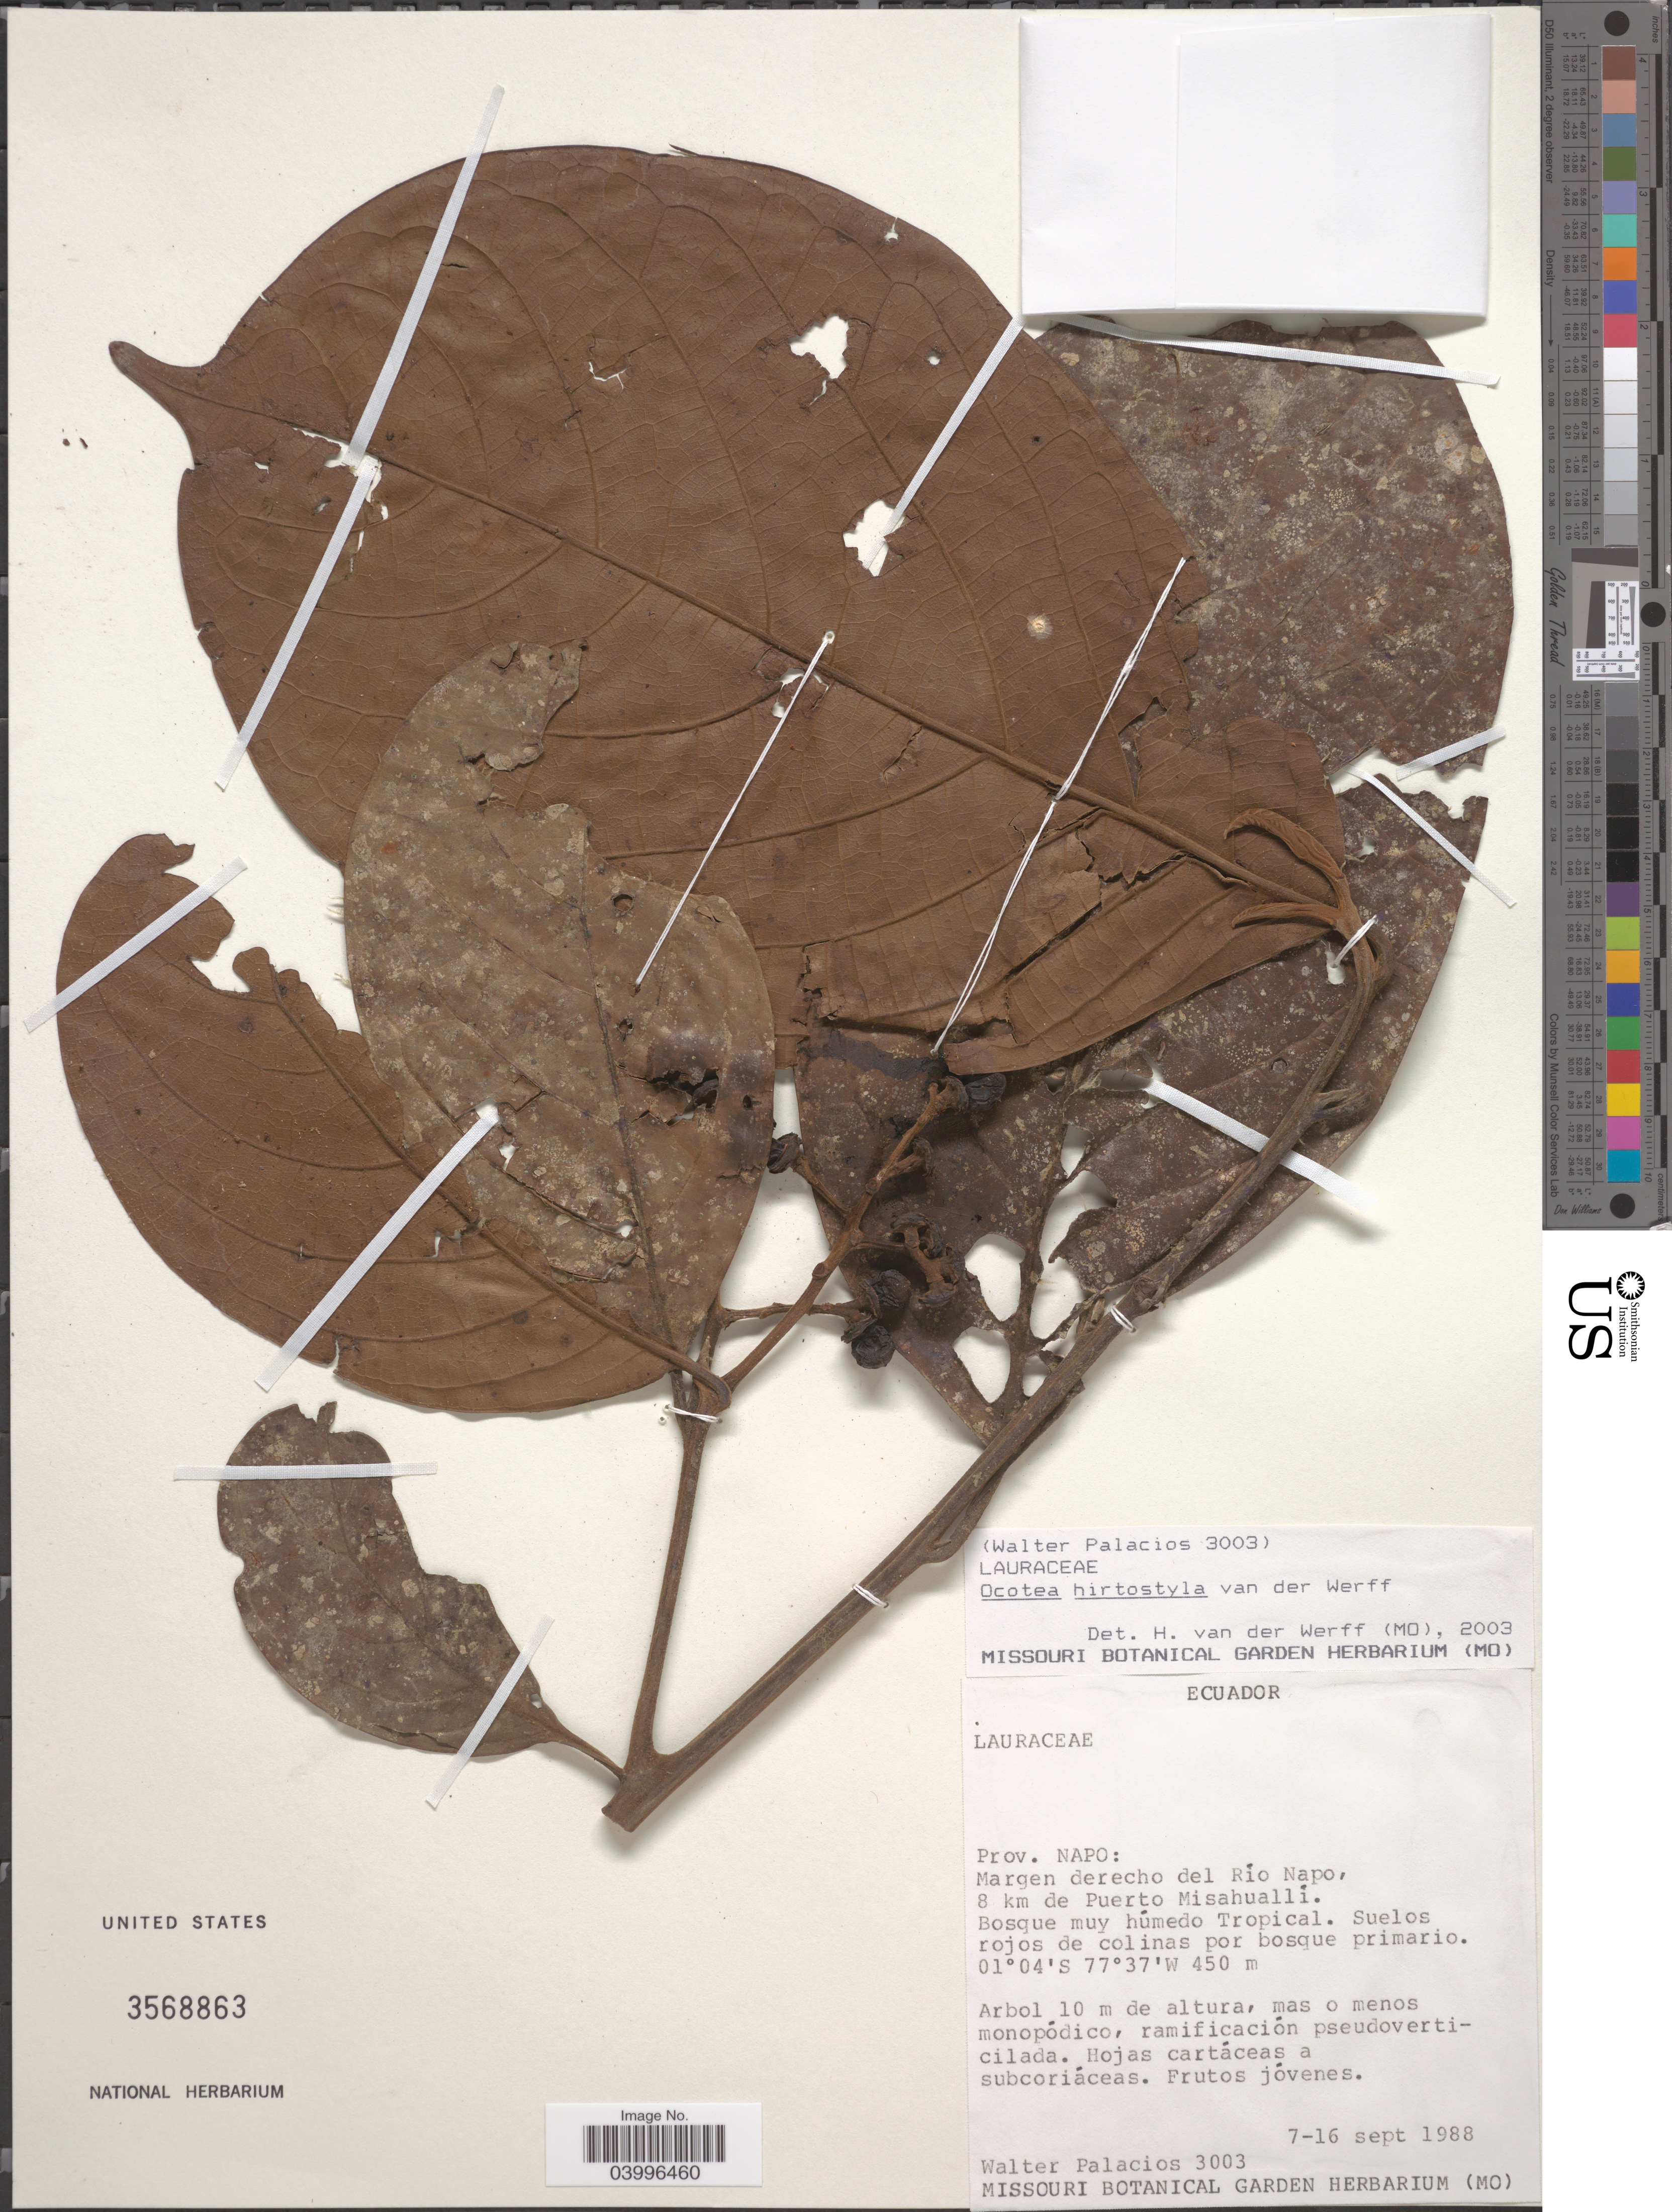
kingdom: Plantae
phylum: Tracheophyta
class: Magnoliopsida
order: Laurales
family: Lauraceae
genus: Ocotea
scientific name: Ocotea hirtostyla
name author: van der Werff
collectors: W. Palacios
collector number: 3003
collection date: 1988-09-07/1988-09-16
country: Ecuador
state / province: Napo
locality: Margen derecho del Río Napo, 8 km de Puerto Misahualli. Bosque muy húmedo Tropical.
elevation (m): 450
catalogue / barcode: US 3568863